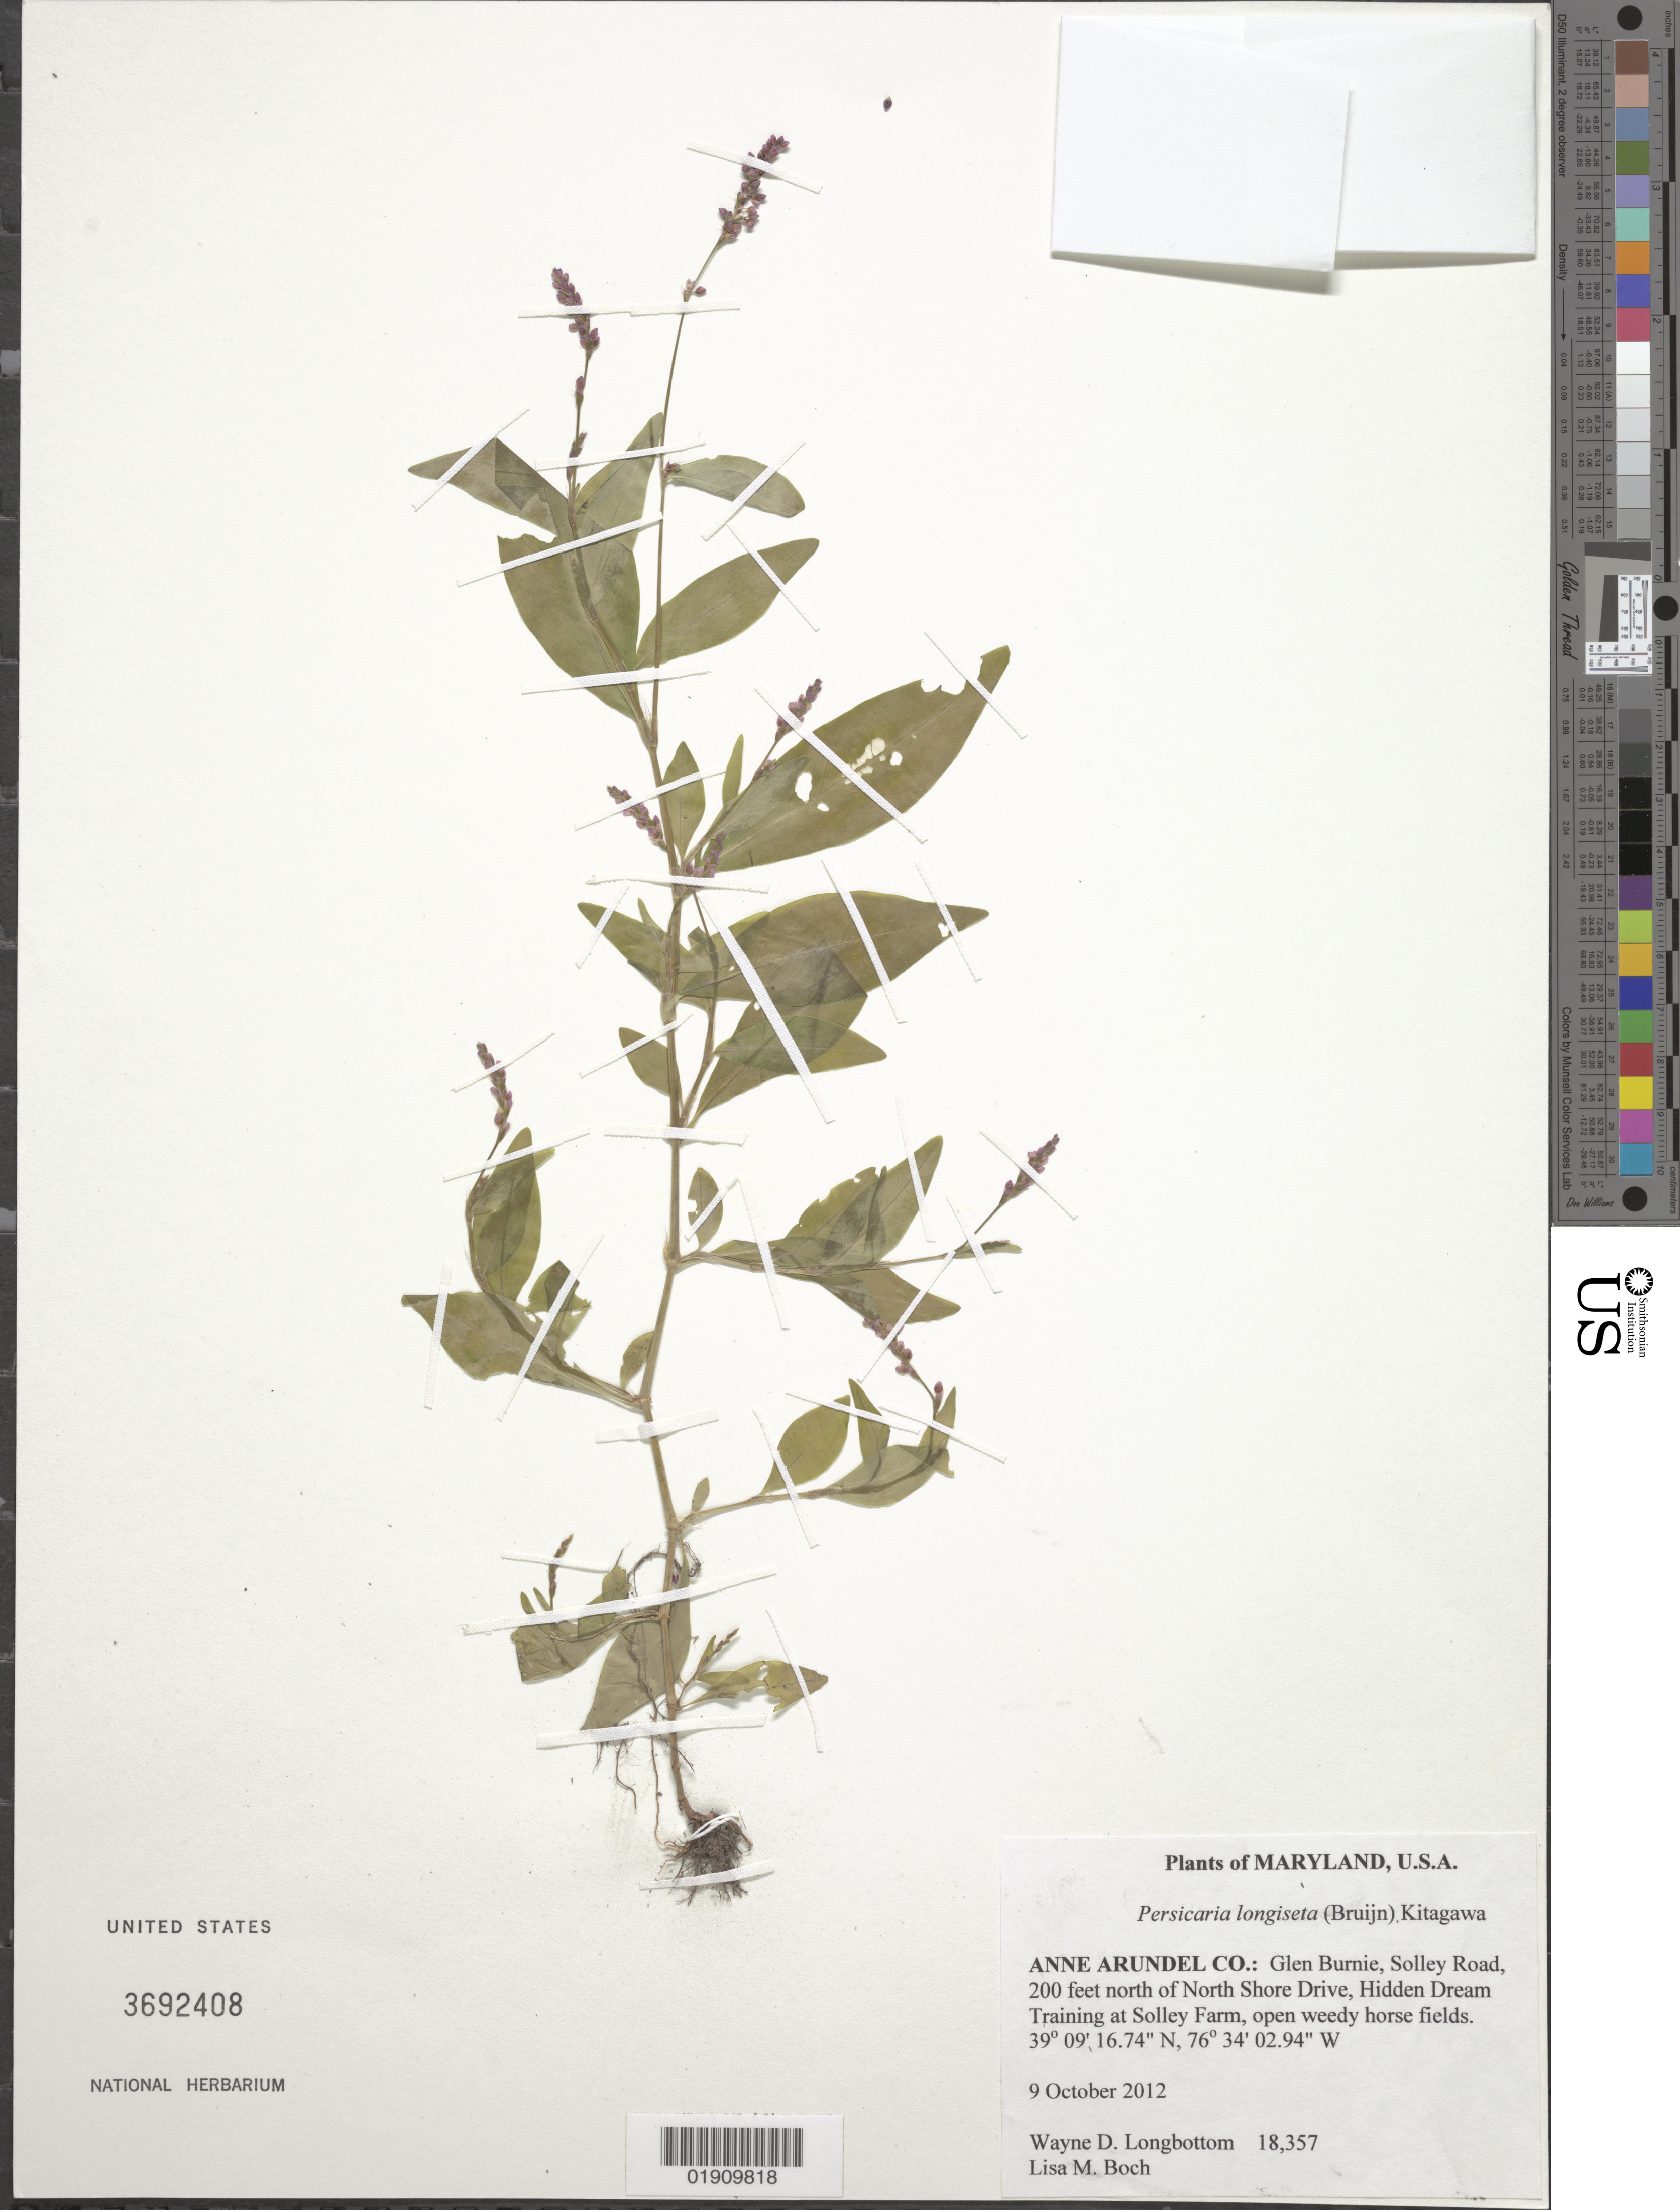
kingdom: Plantae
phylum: Tracheophyta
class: Magnoliopsida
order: Caryophyllales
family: Polygonaceae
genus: Persicaria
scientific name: Persicaria longiseta (Bruijn) Kitag.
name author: (Bruijn &) Kitag.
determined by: Atha, D. E.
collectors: W. D. Longbottom & L.M. Boch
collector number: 18357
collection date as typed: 9 October 2012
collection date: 2012-10-09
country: United States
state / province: Maryland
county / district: Anne Arundel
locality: Anne Arundel Co.: Glen Burnie, Solley Road, 200 feet north of North Shore Drive, Hidden Dream Training at Solley Farm, open weedy horse fields.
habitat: Open weedy horse fields.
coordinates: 39°09'16.74" N, 76°34'02.94" W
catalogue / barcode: US 3692408